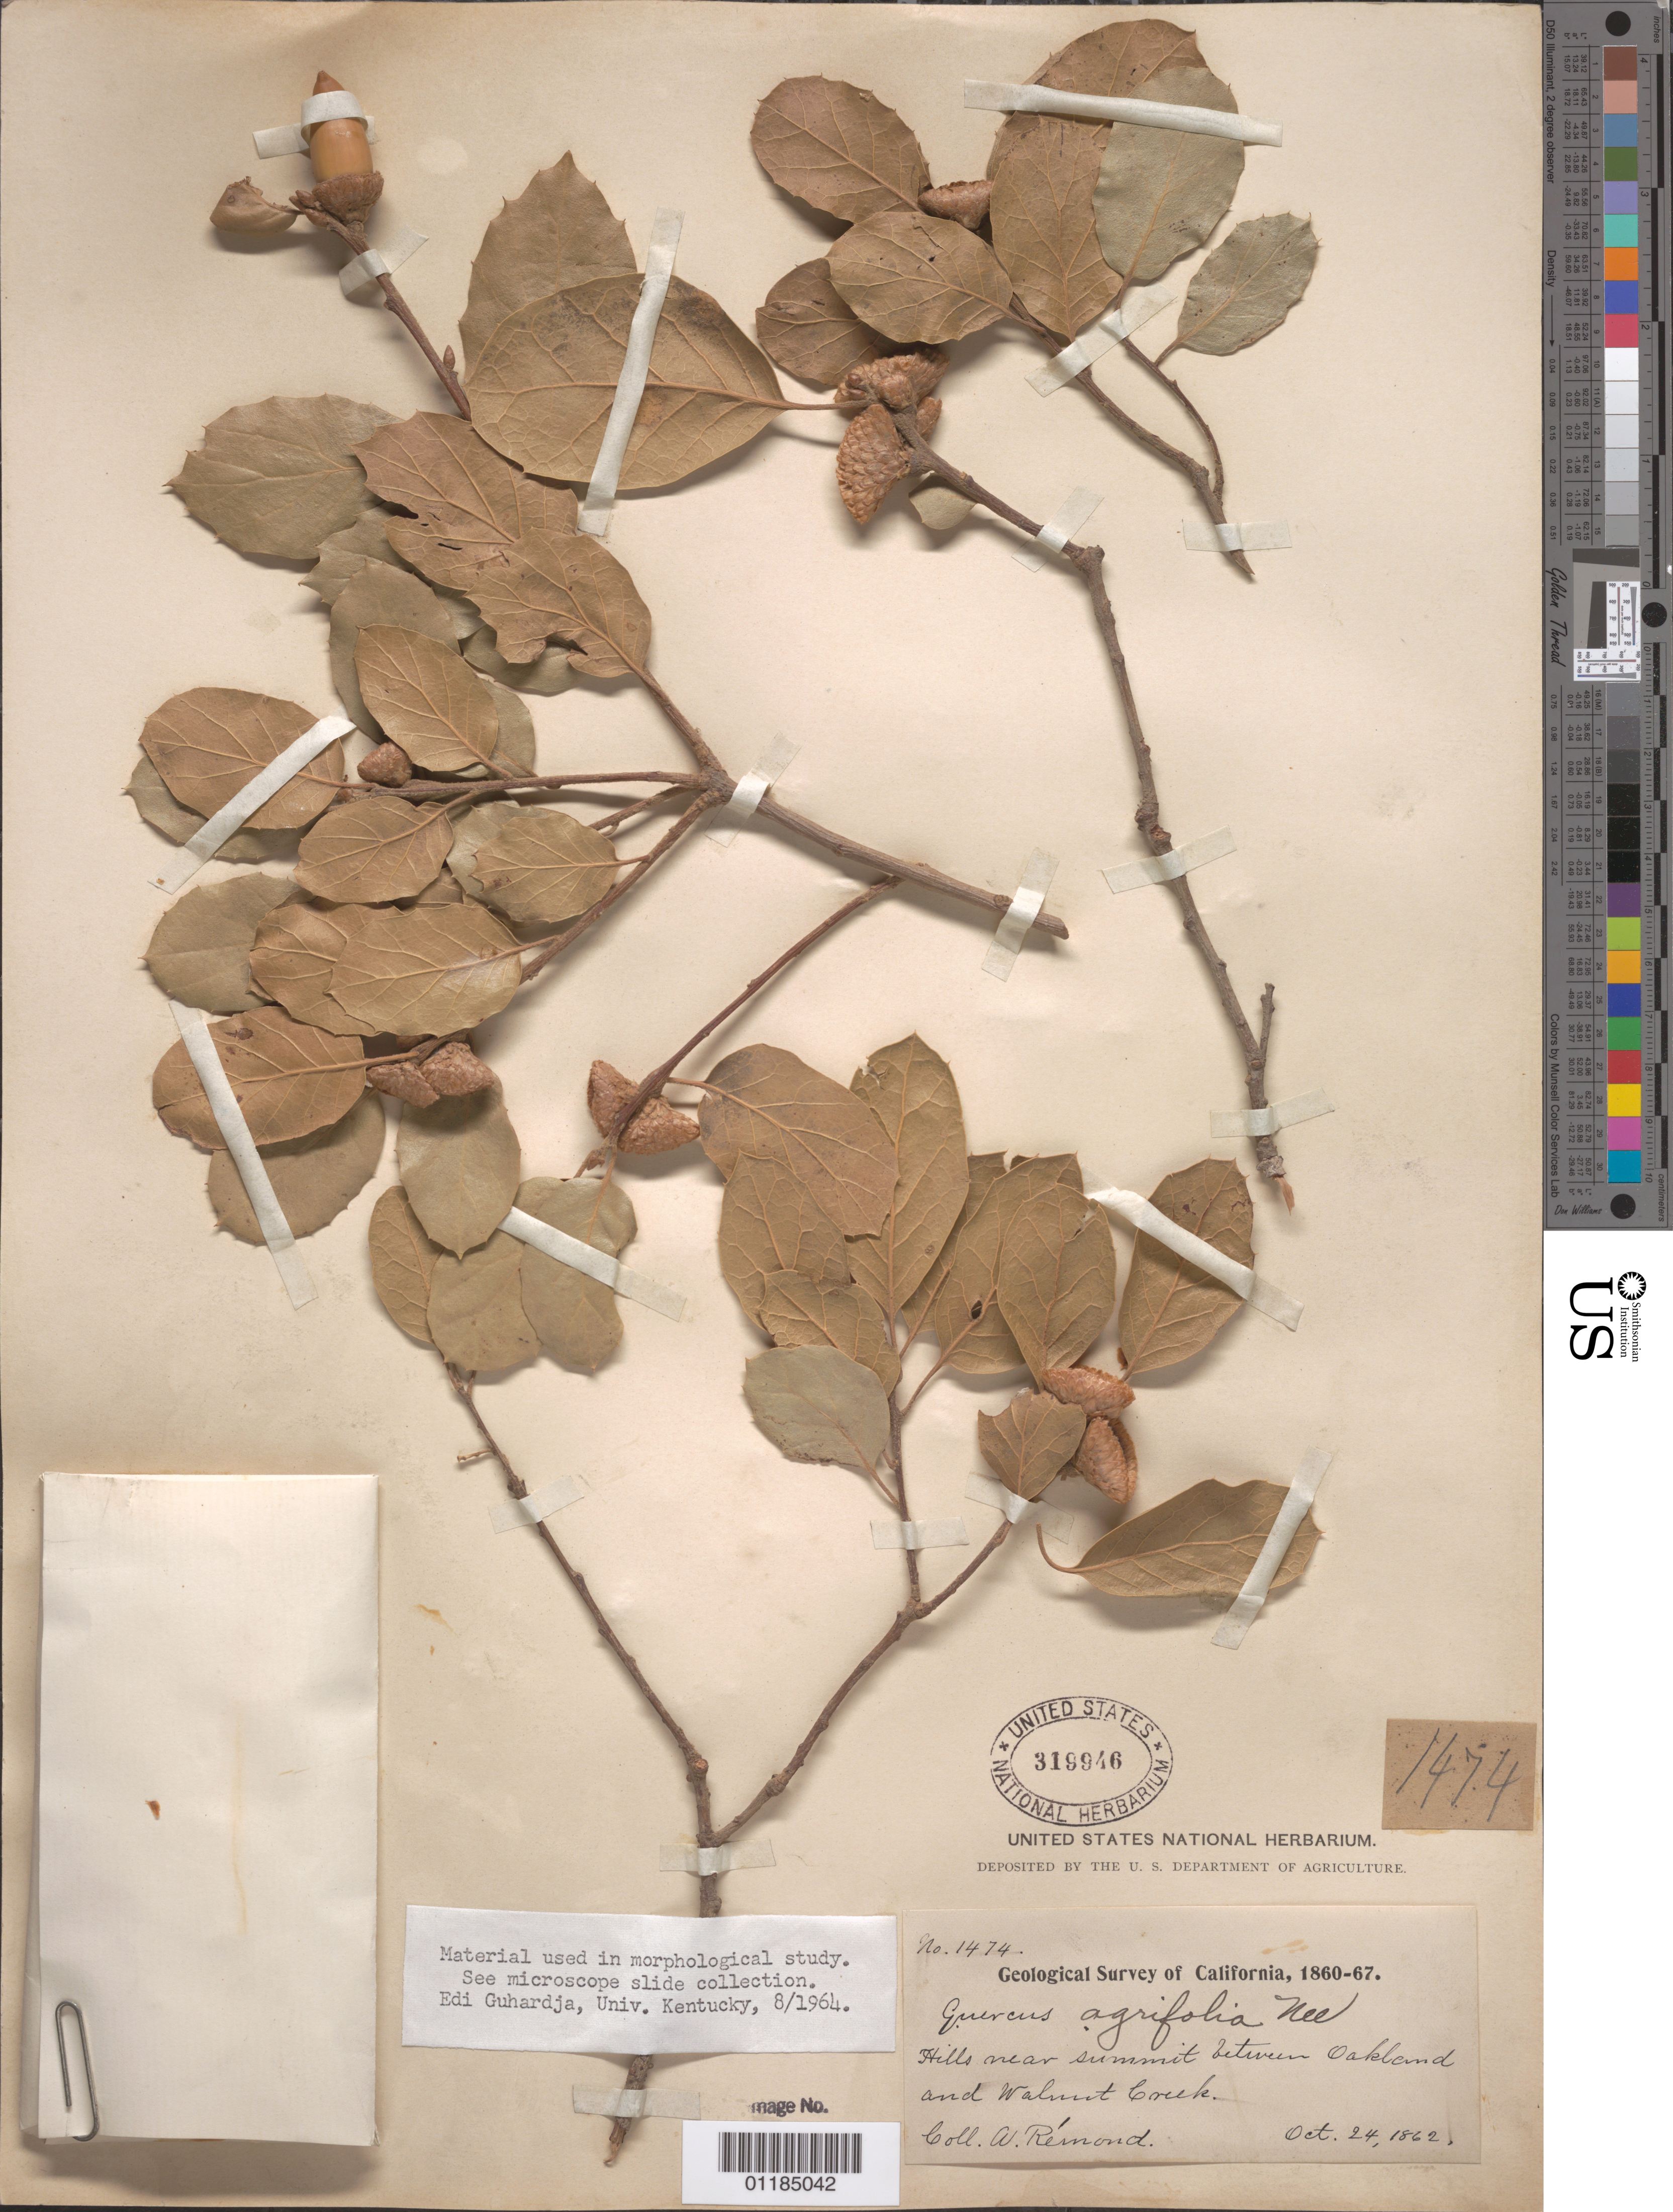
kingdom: Plantae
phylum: Tracheophyta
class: Magnoliopsida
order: Fagales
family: Fagaceae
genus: Quercus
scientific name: Quercus agrifolia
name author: Née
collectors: A. Remond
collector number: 1474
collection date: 1862-10-24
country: United States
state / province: California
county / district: Alameda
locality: Hills near summit between Oakland and Walnut Creek.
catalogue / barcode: US 319946